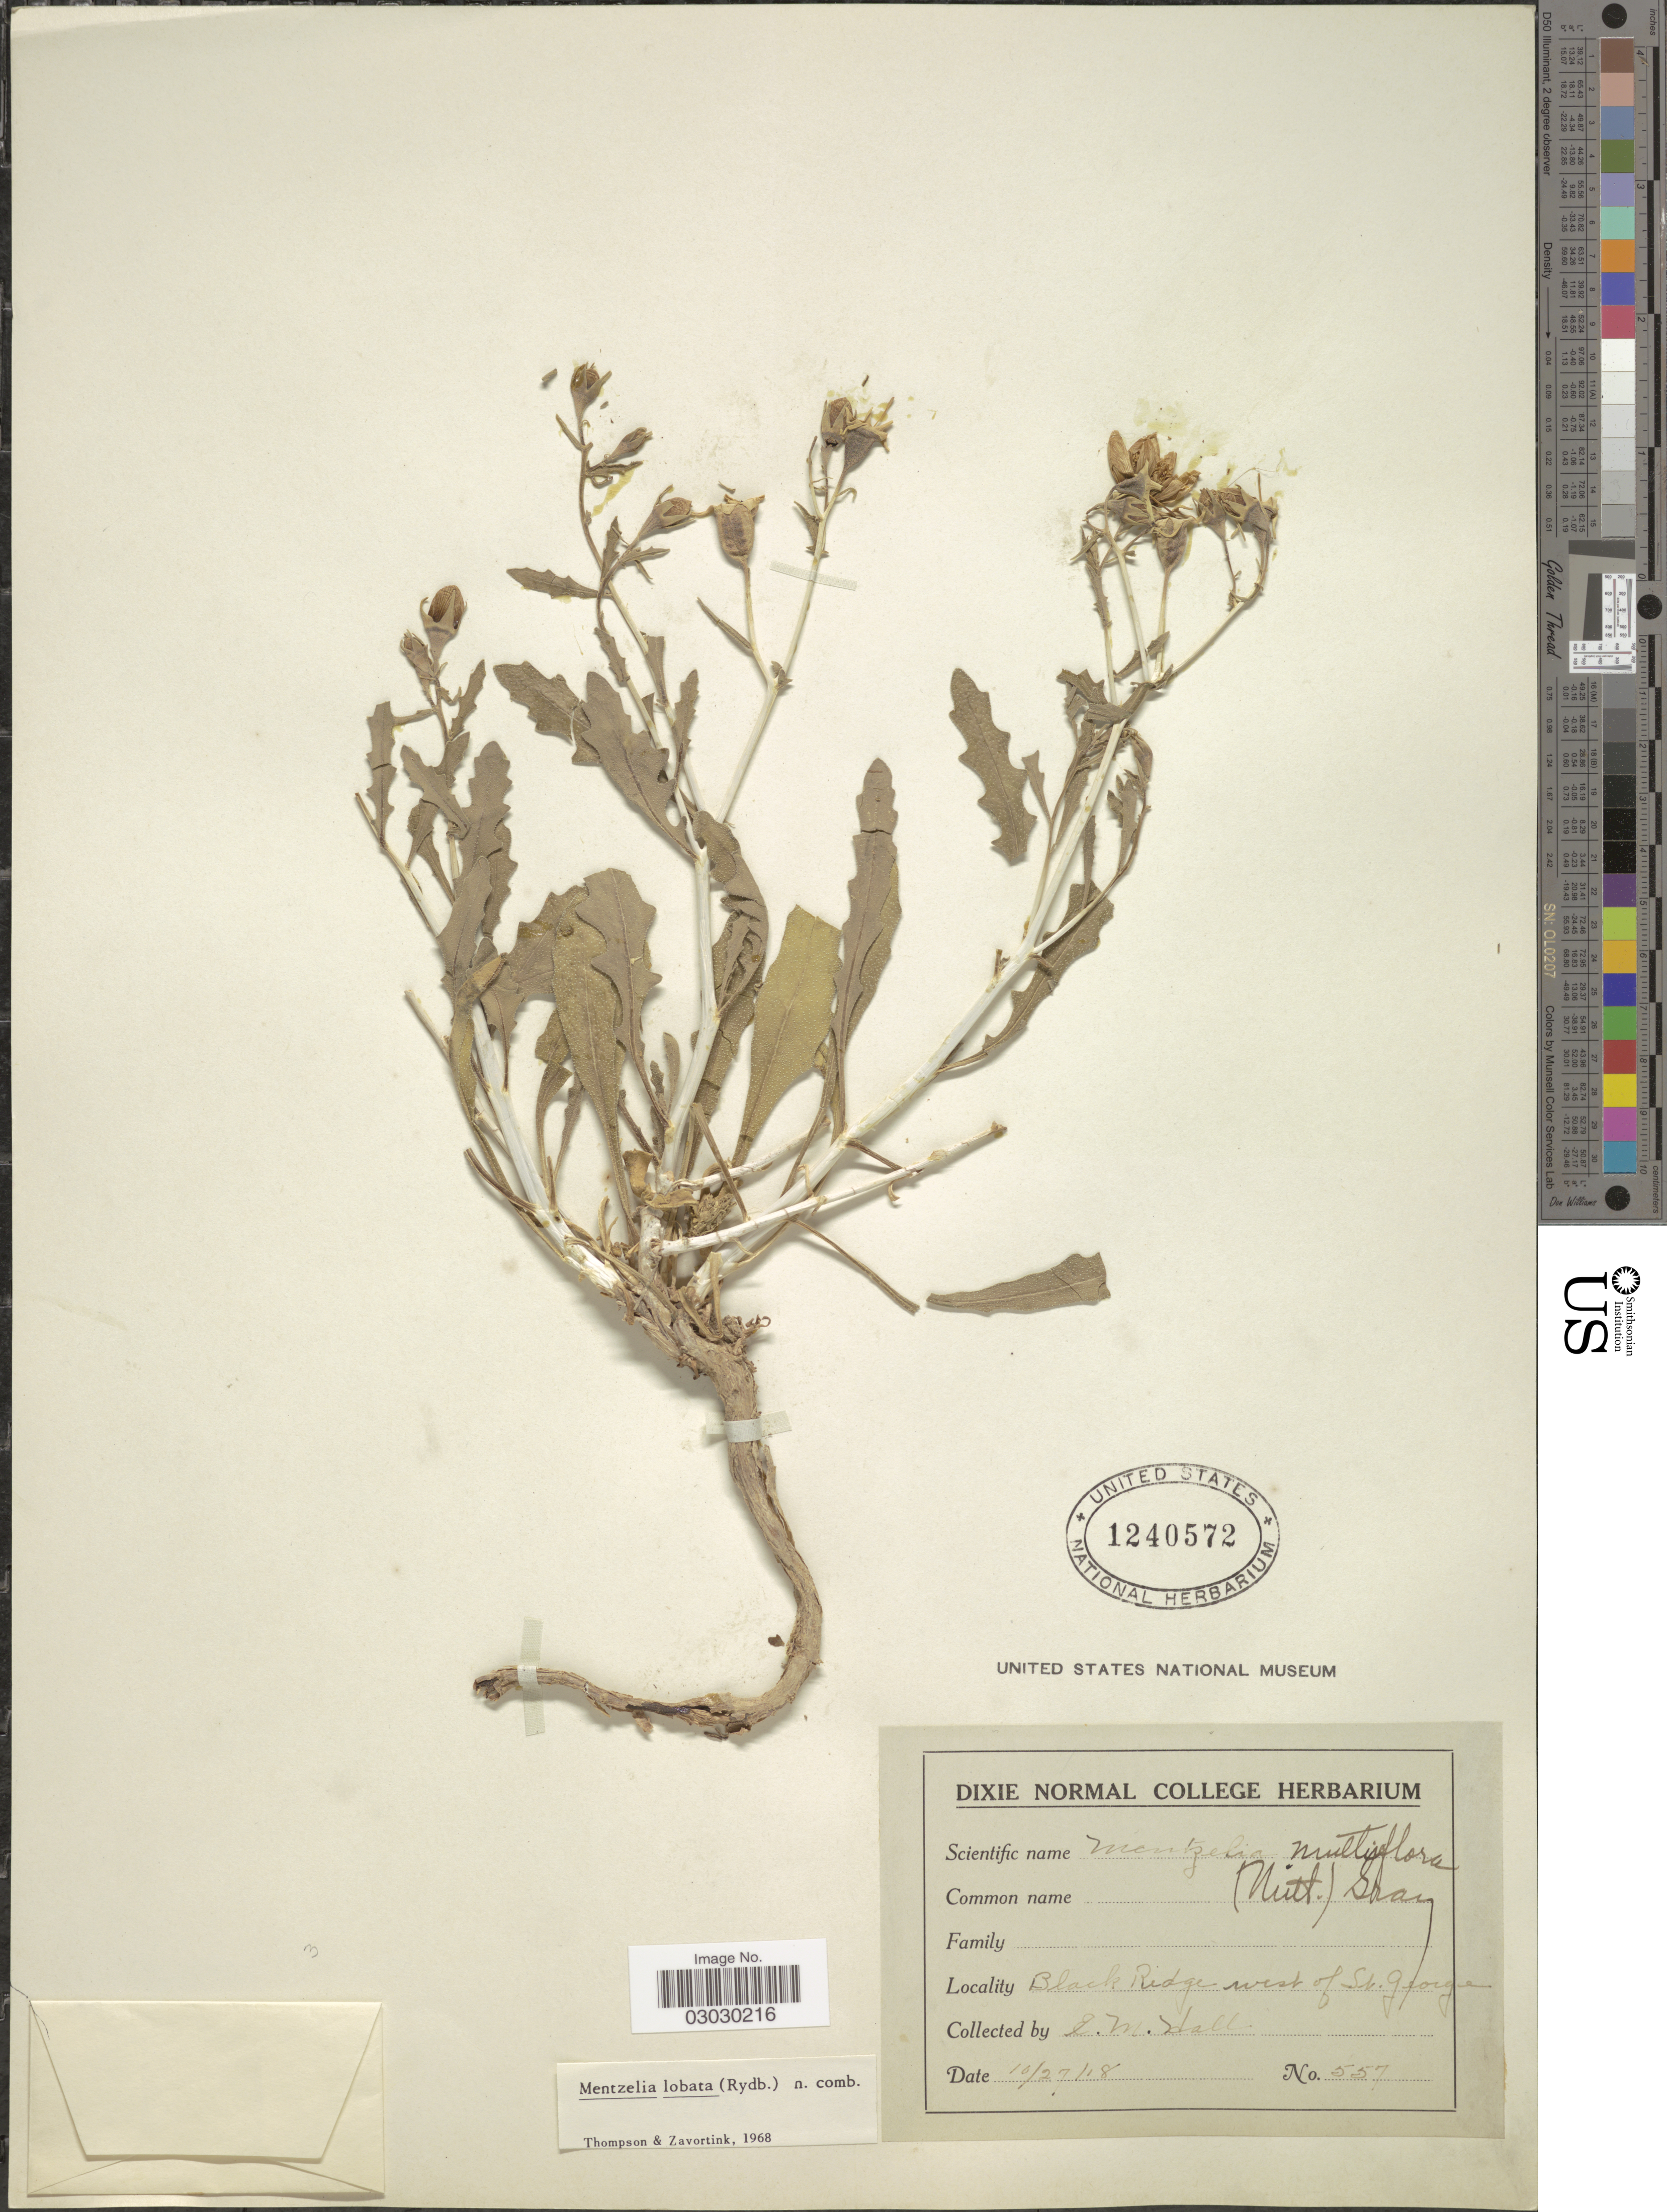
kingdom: Plantae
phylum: Tracheophyta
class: Magnoliopsida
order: Cornales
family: Loasaceae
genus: Mentzelia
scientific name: Mentzelia pterosperma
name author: Eastw.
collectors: E. Hall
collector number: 557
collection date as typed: Transcribed d/m/y: 27/10/18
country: United States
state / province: Utah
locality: Black Ridge west of St. George.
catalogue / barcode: US 1240572